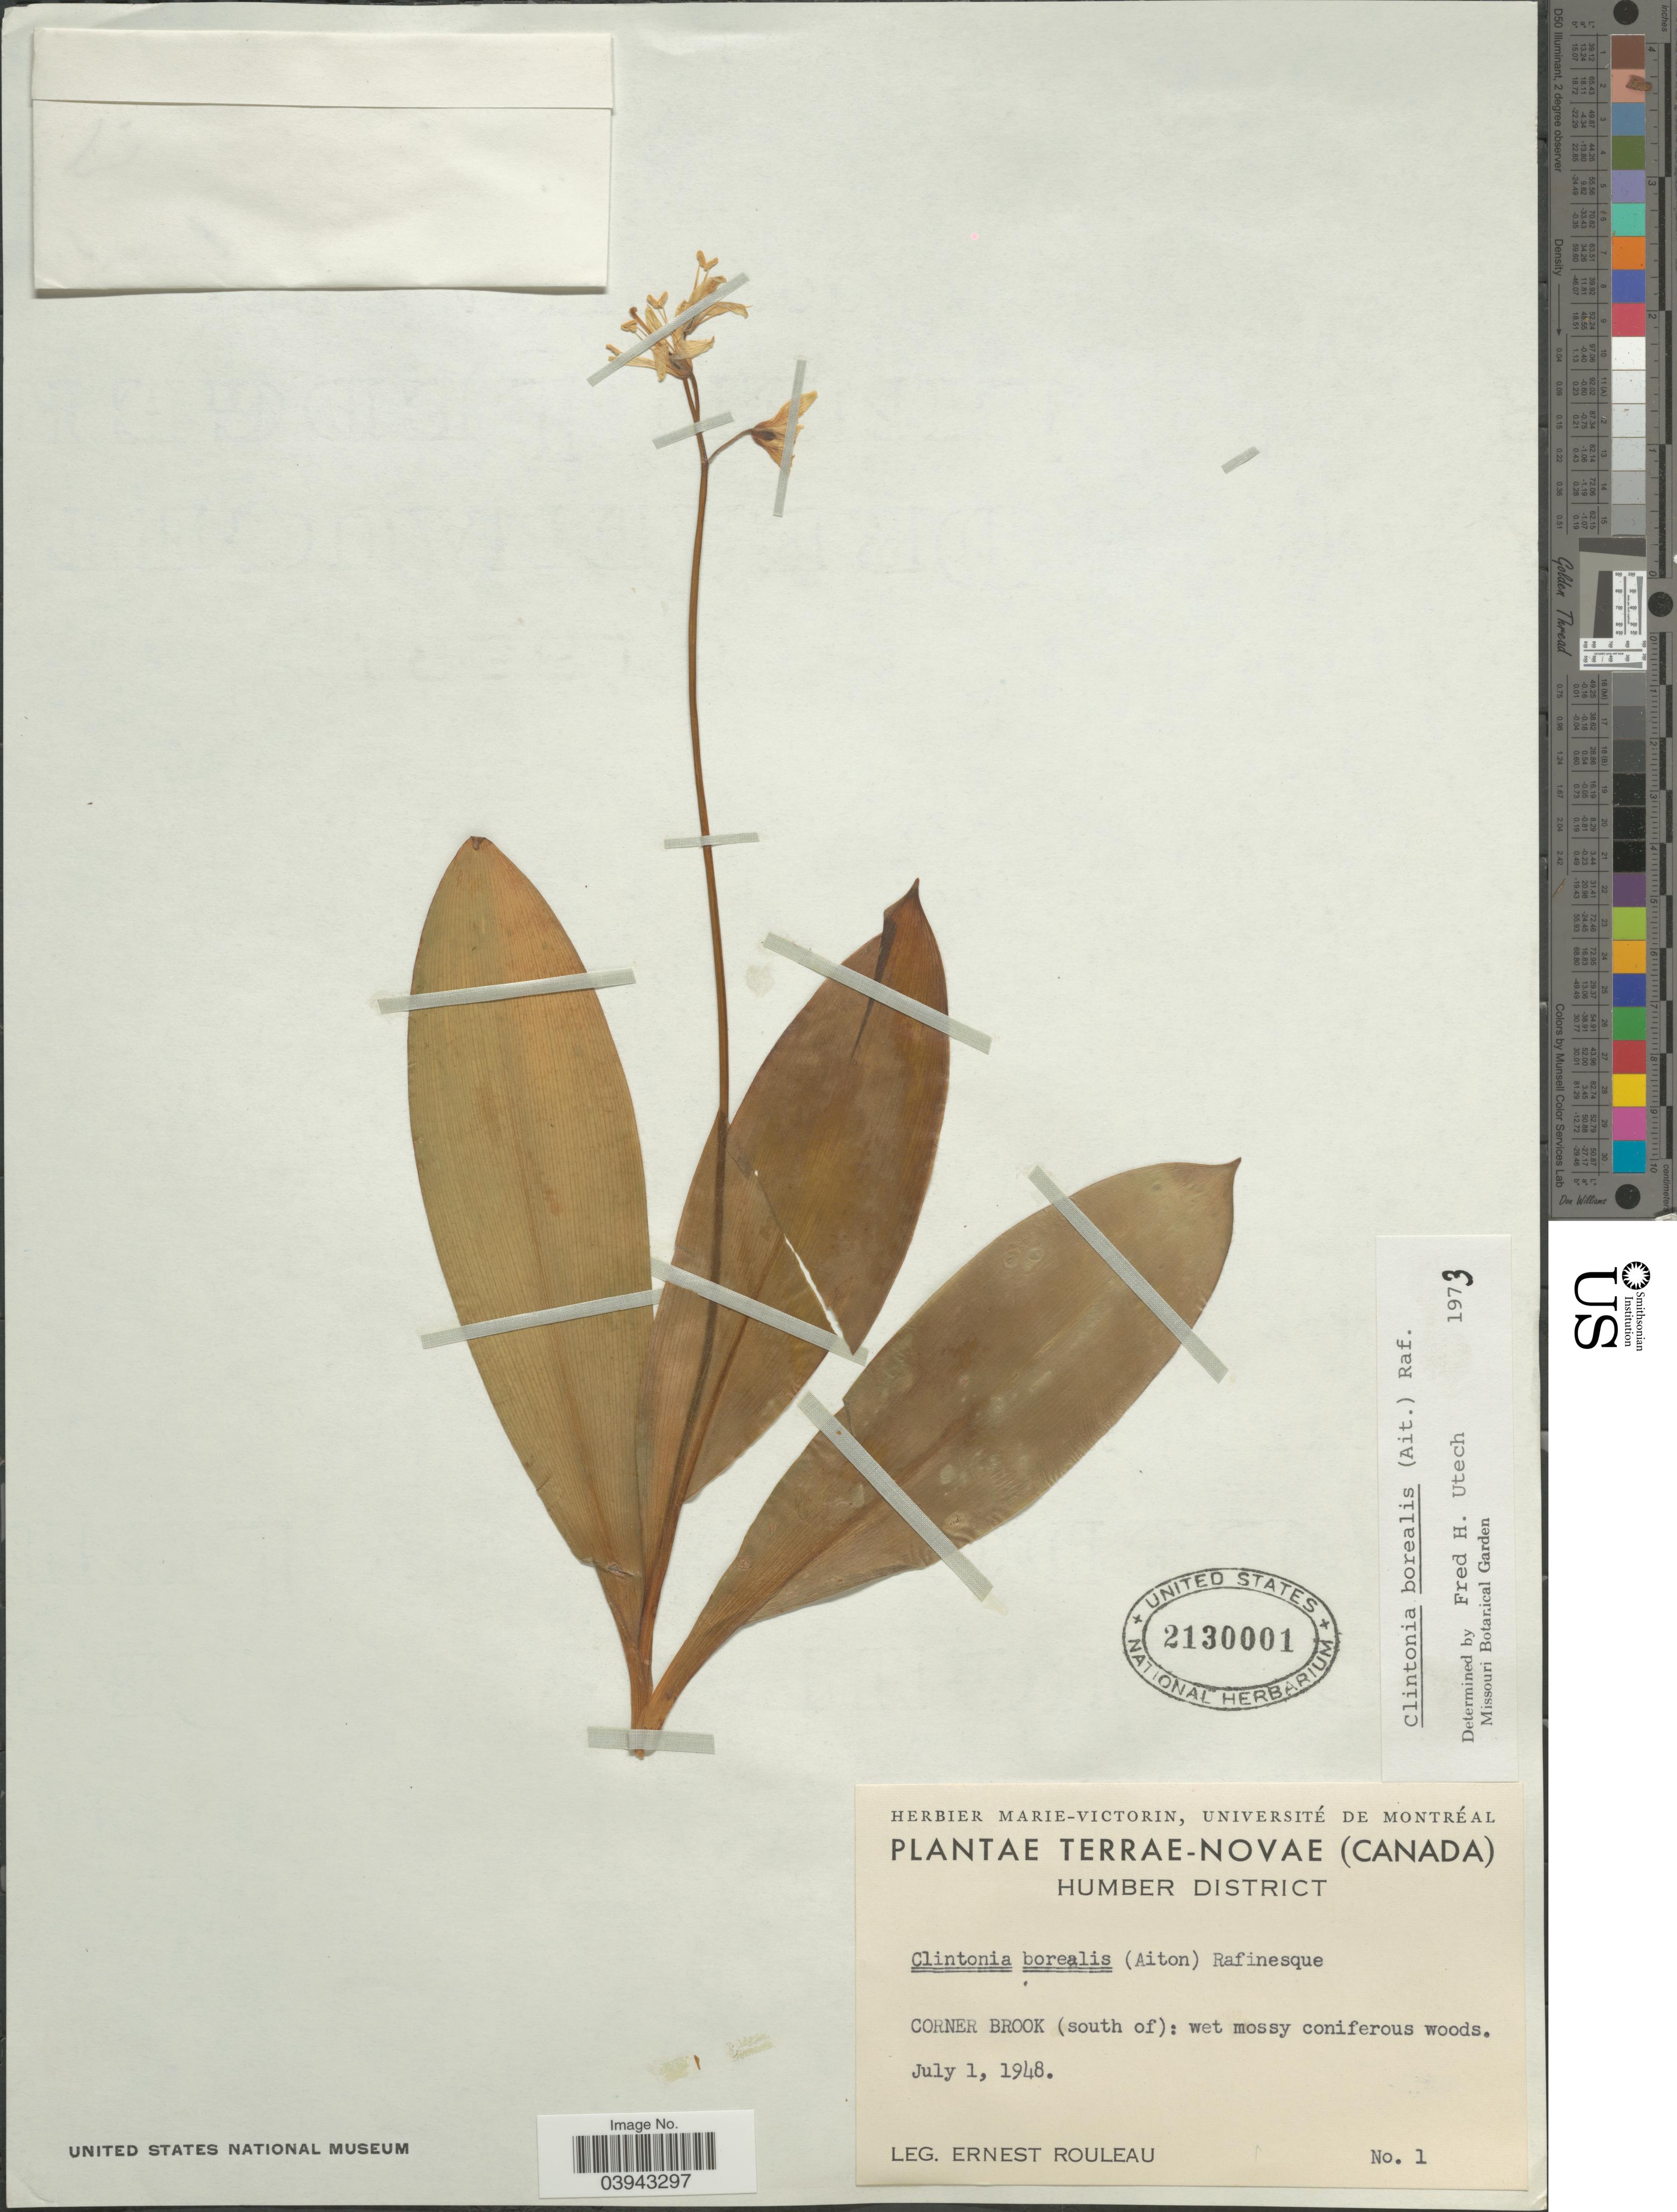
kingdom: Plantae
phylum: Tracheophyta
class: Liliopsida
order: Liliales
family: Liliaceae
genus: Clintonia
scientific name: Clintonia borealis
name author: (Aiton) Raf.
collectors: J. Rouleau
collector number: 1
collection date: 1948-07-01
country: Canada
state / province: Newfoundland and Labrador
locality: Terrae-Novae. Humber District. Corner Brook (south of).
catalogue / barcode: US 2130001